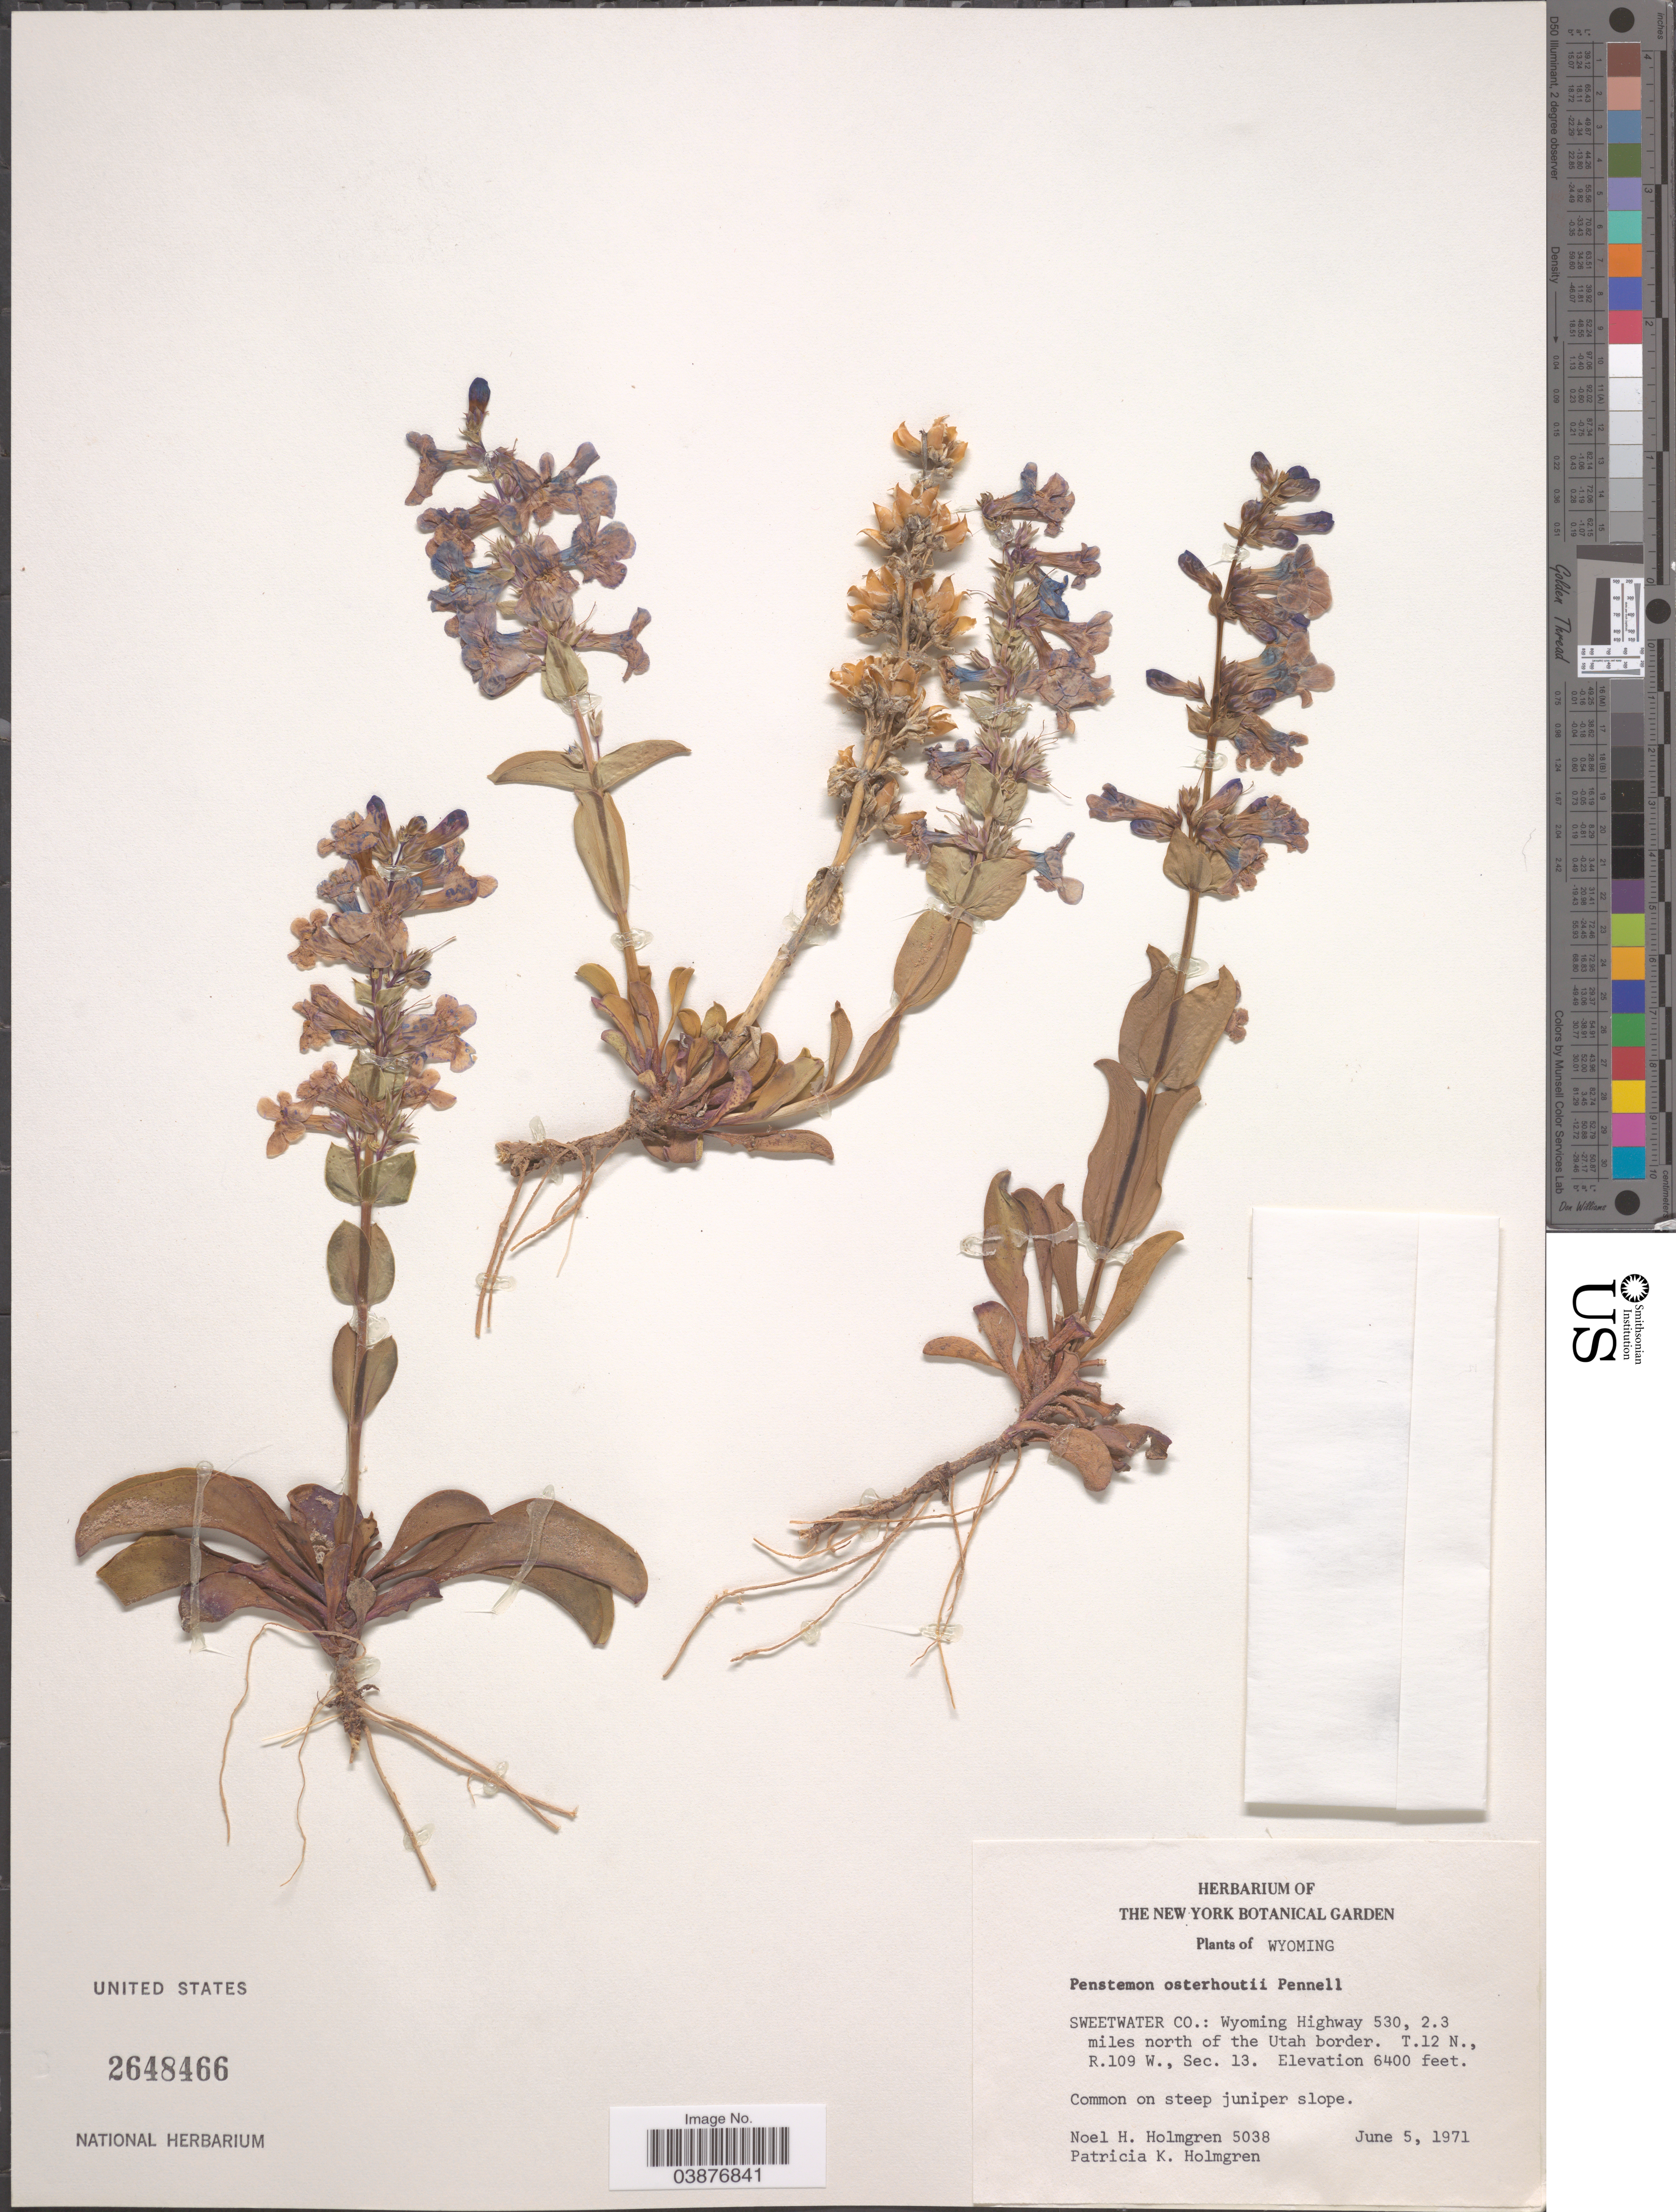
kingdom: Plantae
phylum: Tracheophyta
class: Magnoliopsida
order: Lamiales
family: Plantaginaceae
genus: Penstemon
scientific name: Penstemon osterhoutii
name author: Pennell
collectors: N. H. Holmgren & P. K. Holmgren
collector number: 5038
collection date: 1971-06-05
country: United States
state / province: Wyoming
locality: Sweetwater Co.: Wyoming Highway 530, 2.3 miles north of the Utah border. T.12 N., R. 109 W., Sec.13.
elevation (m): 1951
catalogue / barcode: US 2648466